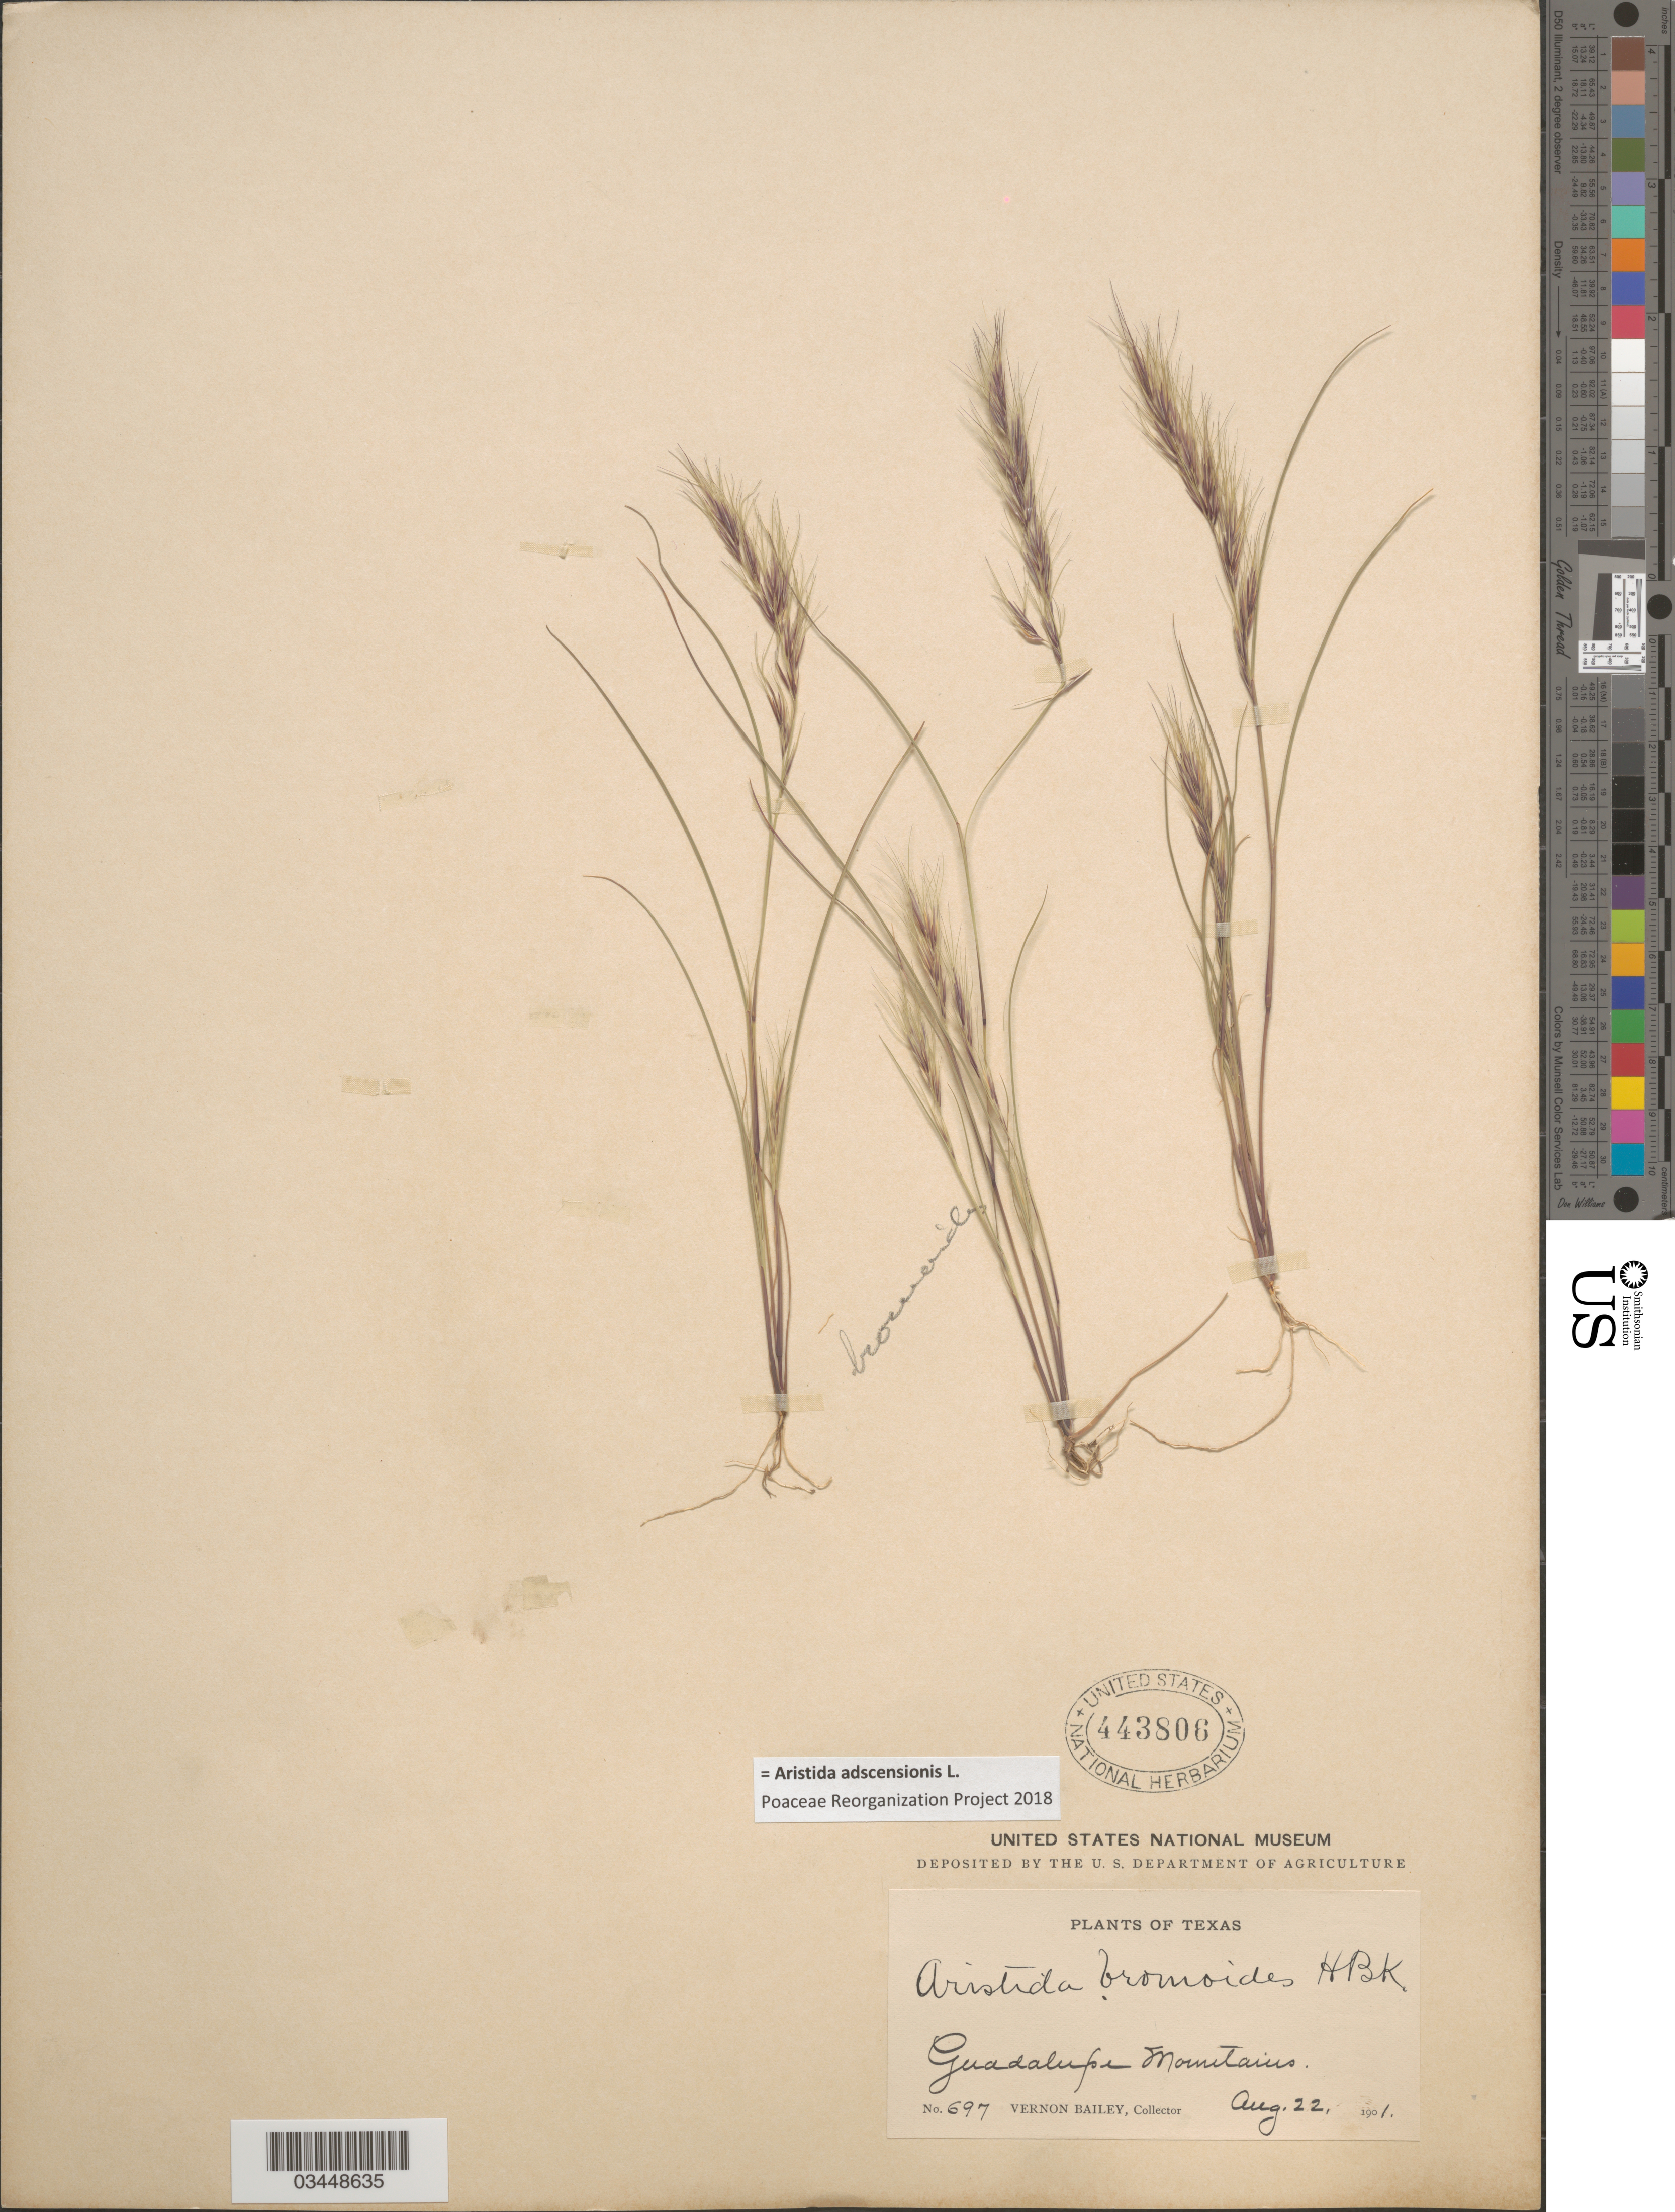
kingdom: Plantae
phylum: Tracheophyta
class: Liliopsida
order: Poales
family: Poaceae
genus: Aristida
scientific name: Aristida adscensionis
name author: L.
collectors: V. O. Bailey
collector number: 697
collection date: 1901-08-22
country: United States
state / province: Texas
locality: Guadalupe Mountains.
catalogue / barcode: US 443806